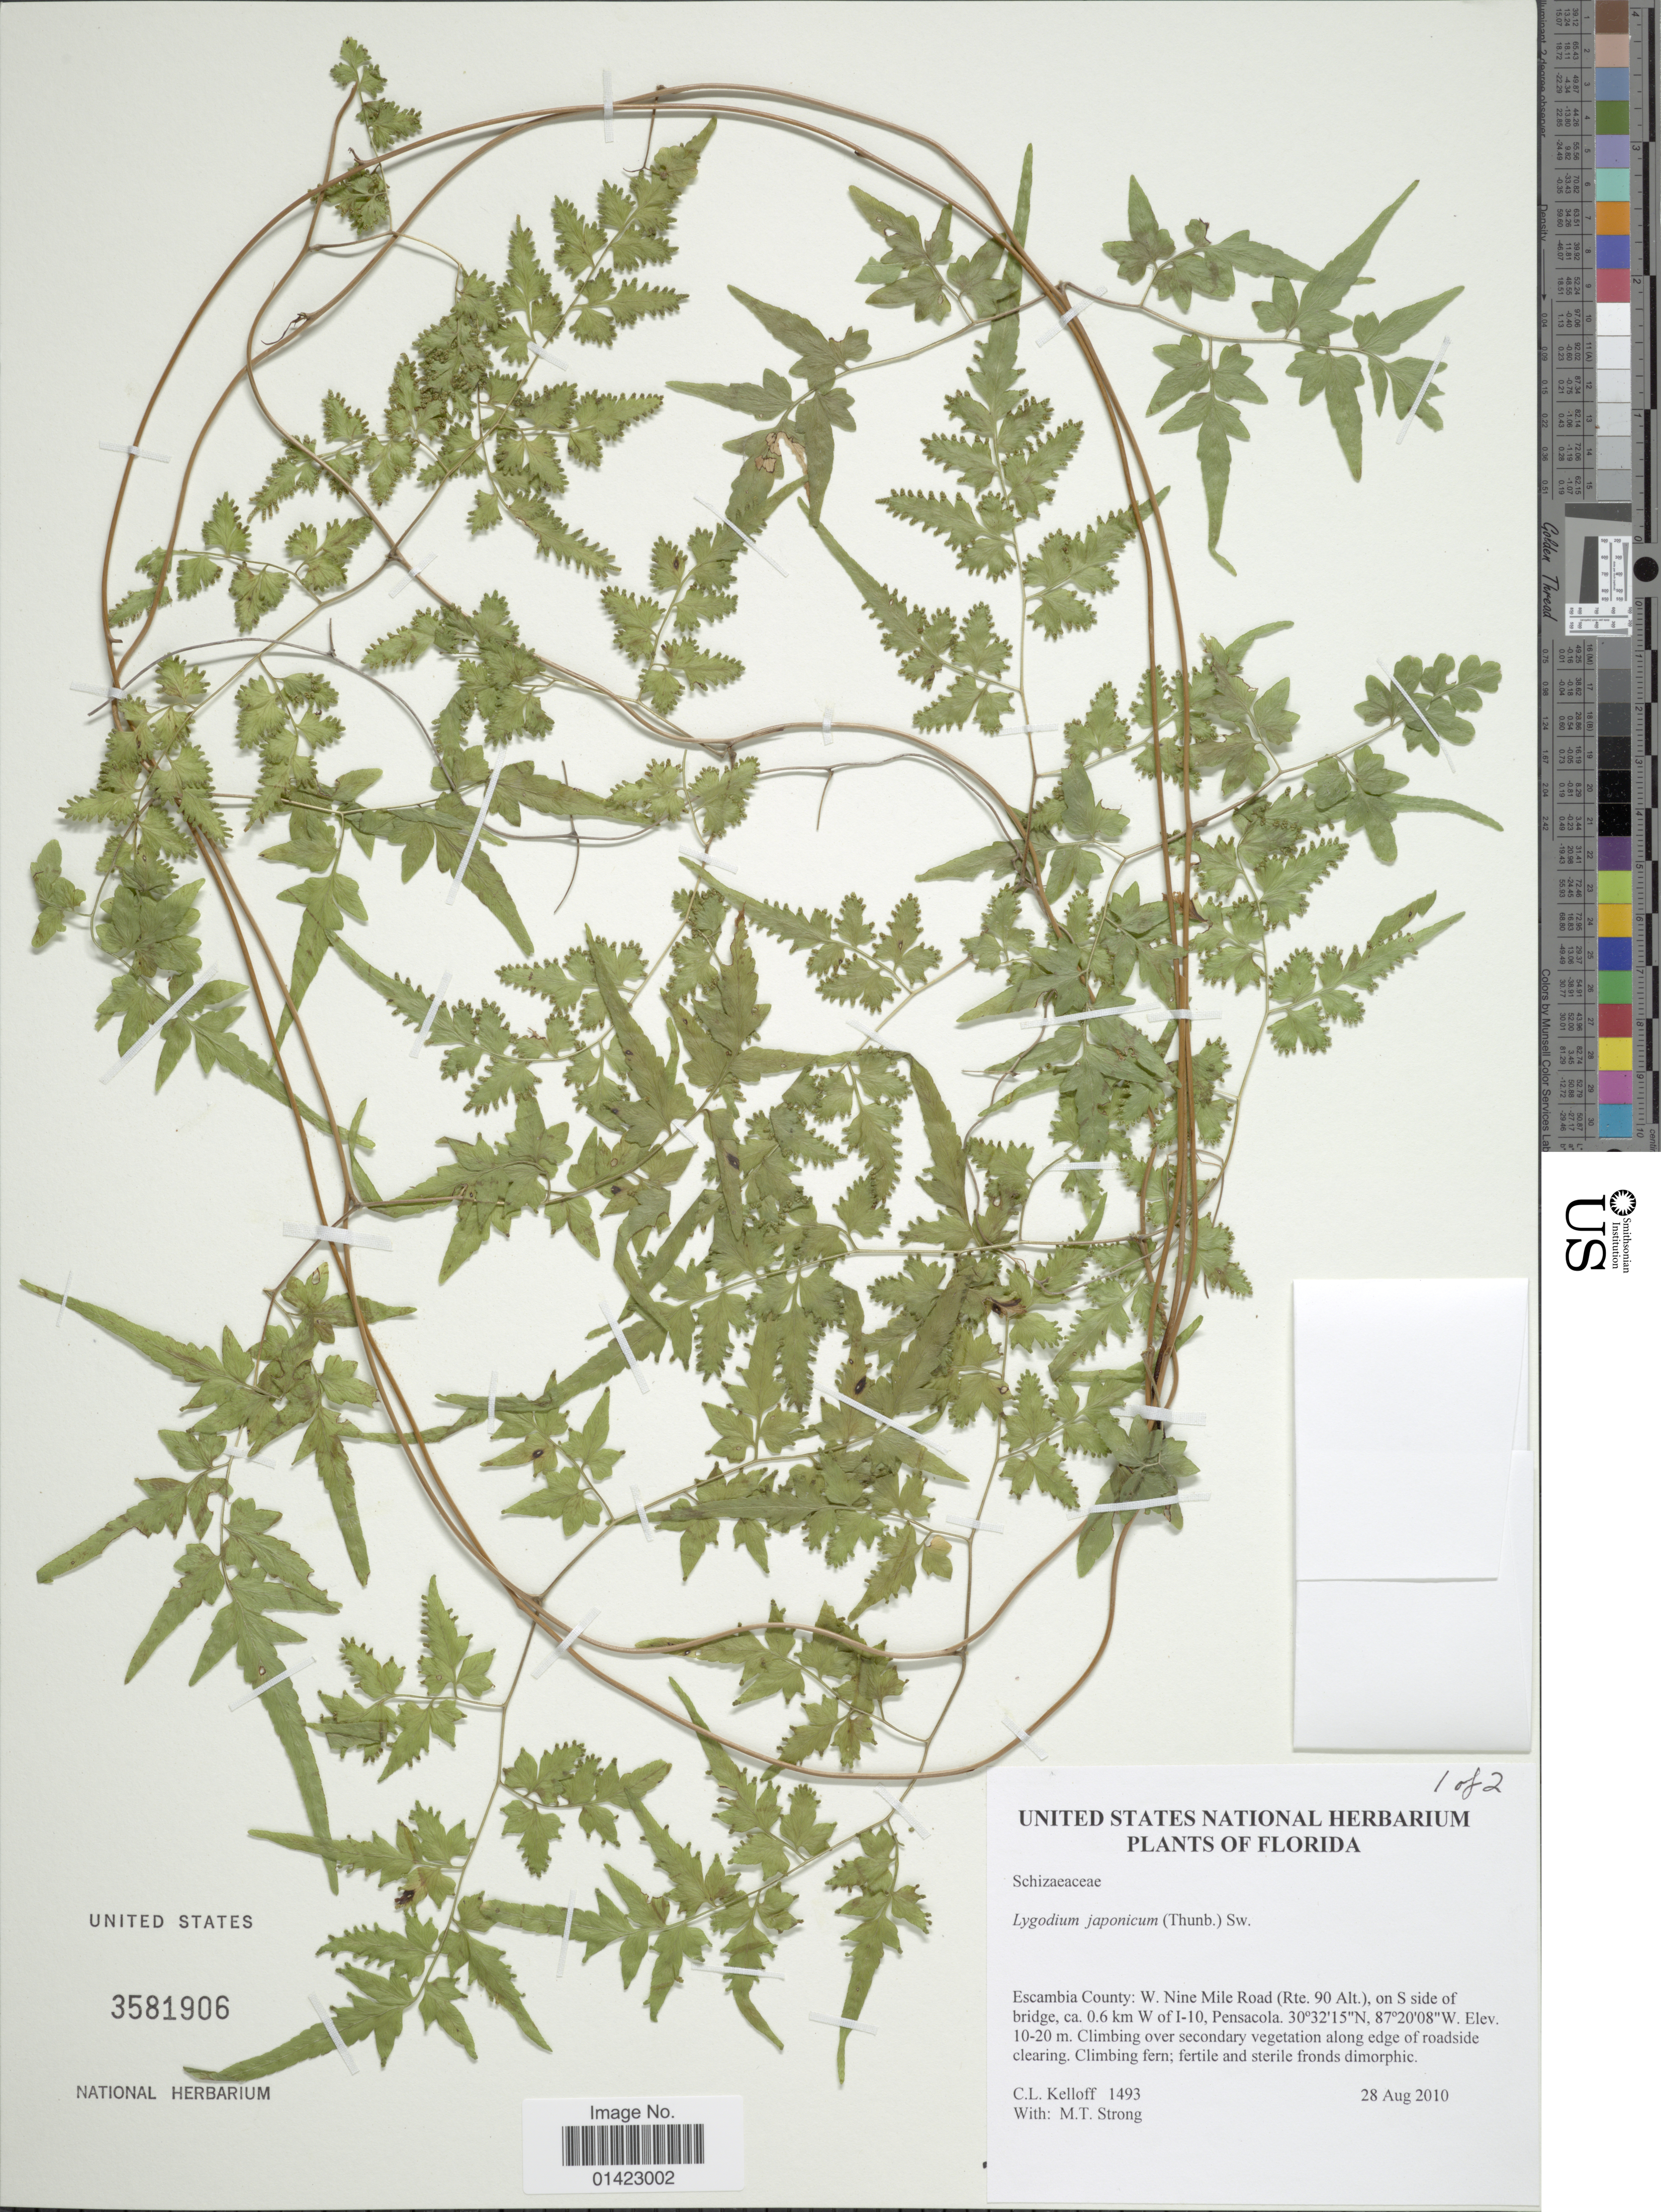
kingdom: Plantae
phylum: Tracheophyta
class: Polypodiopsida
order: Schizaeales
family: Lygodiaceae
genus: Lygodium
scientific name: Lygodium japonicum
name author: (Thunb.) Sw.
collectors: C. L. Kelloff & M. T. Strong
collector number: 1493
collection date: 2010-08-28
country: United States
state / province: Florida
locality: Florida, Escambia County: W. Nine Mile Road(Rte. 90 Alt., on S side of bridge, ca. 0.6km W of 1-10, Pensacola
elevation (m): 10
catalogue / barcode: US 3581906